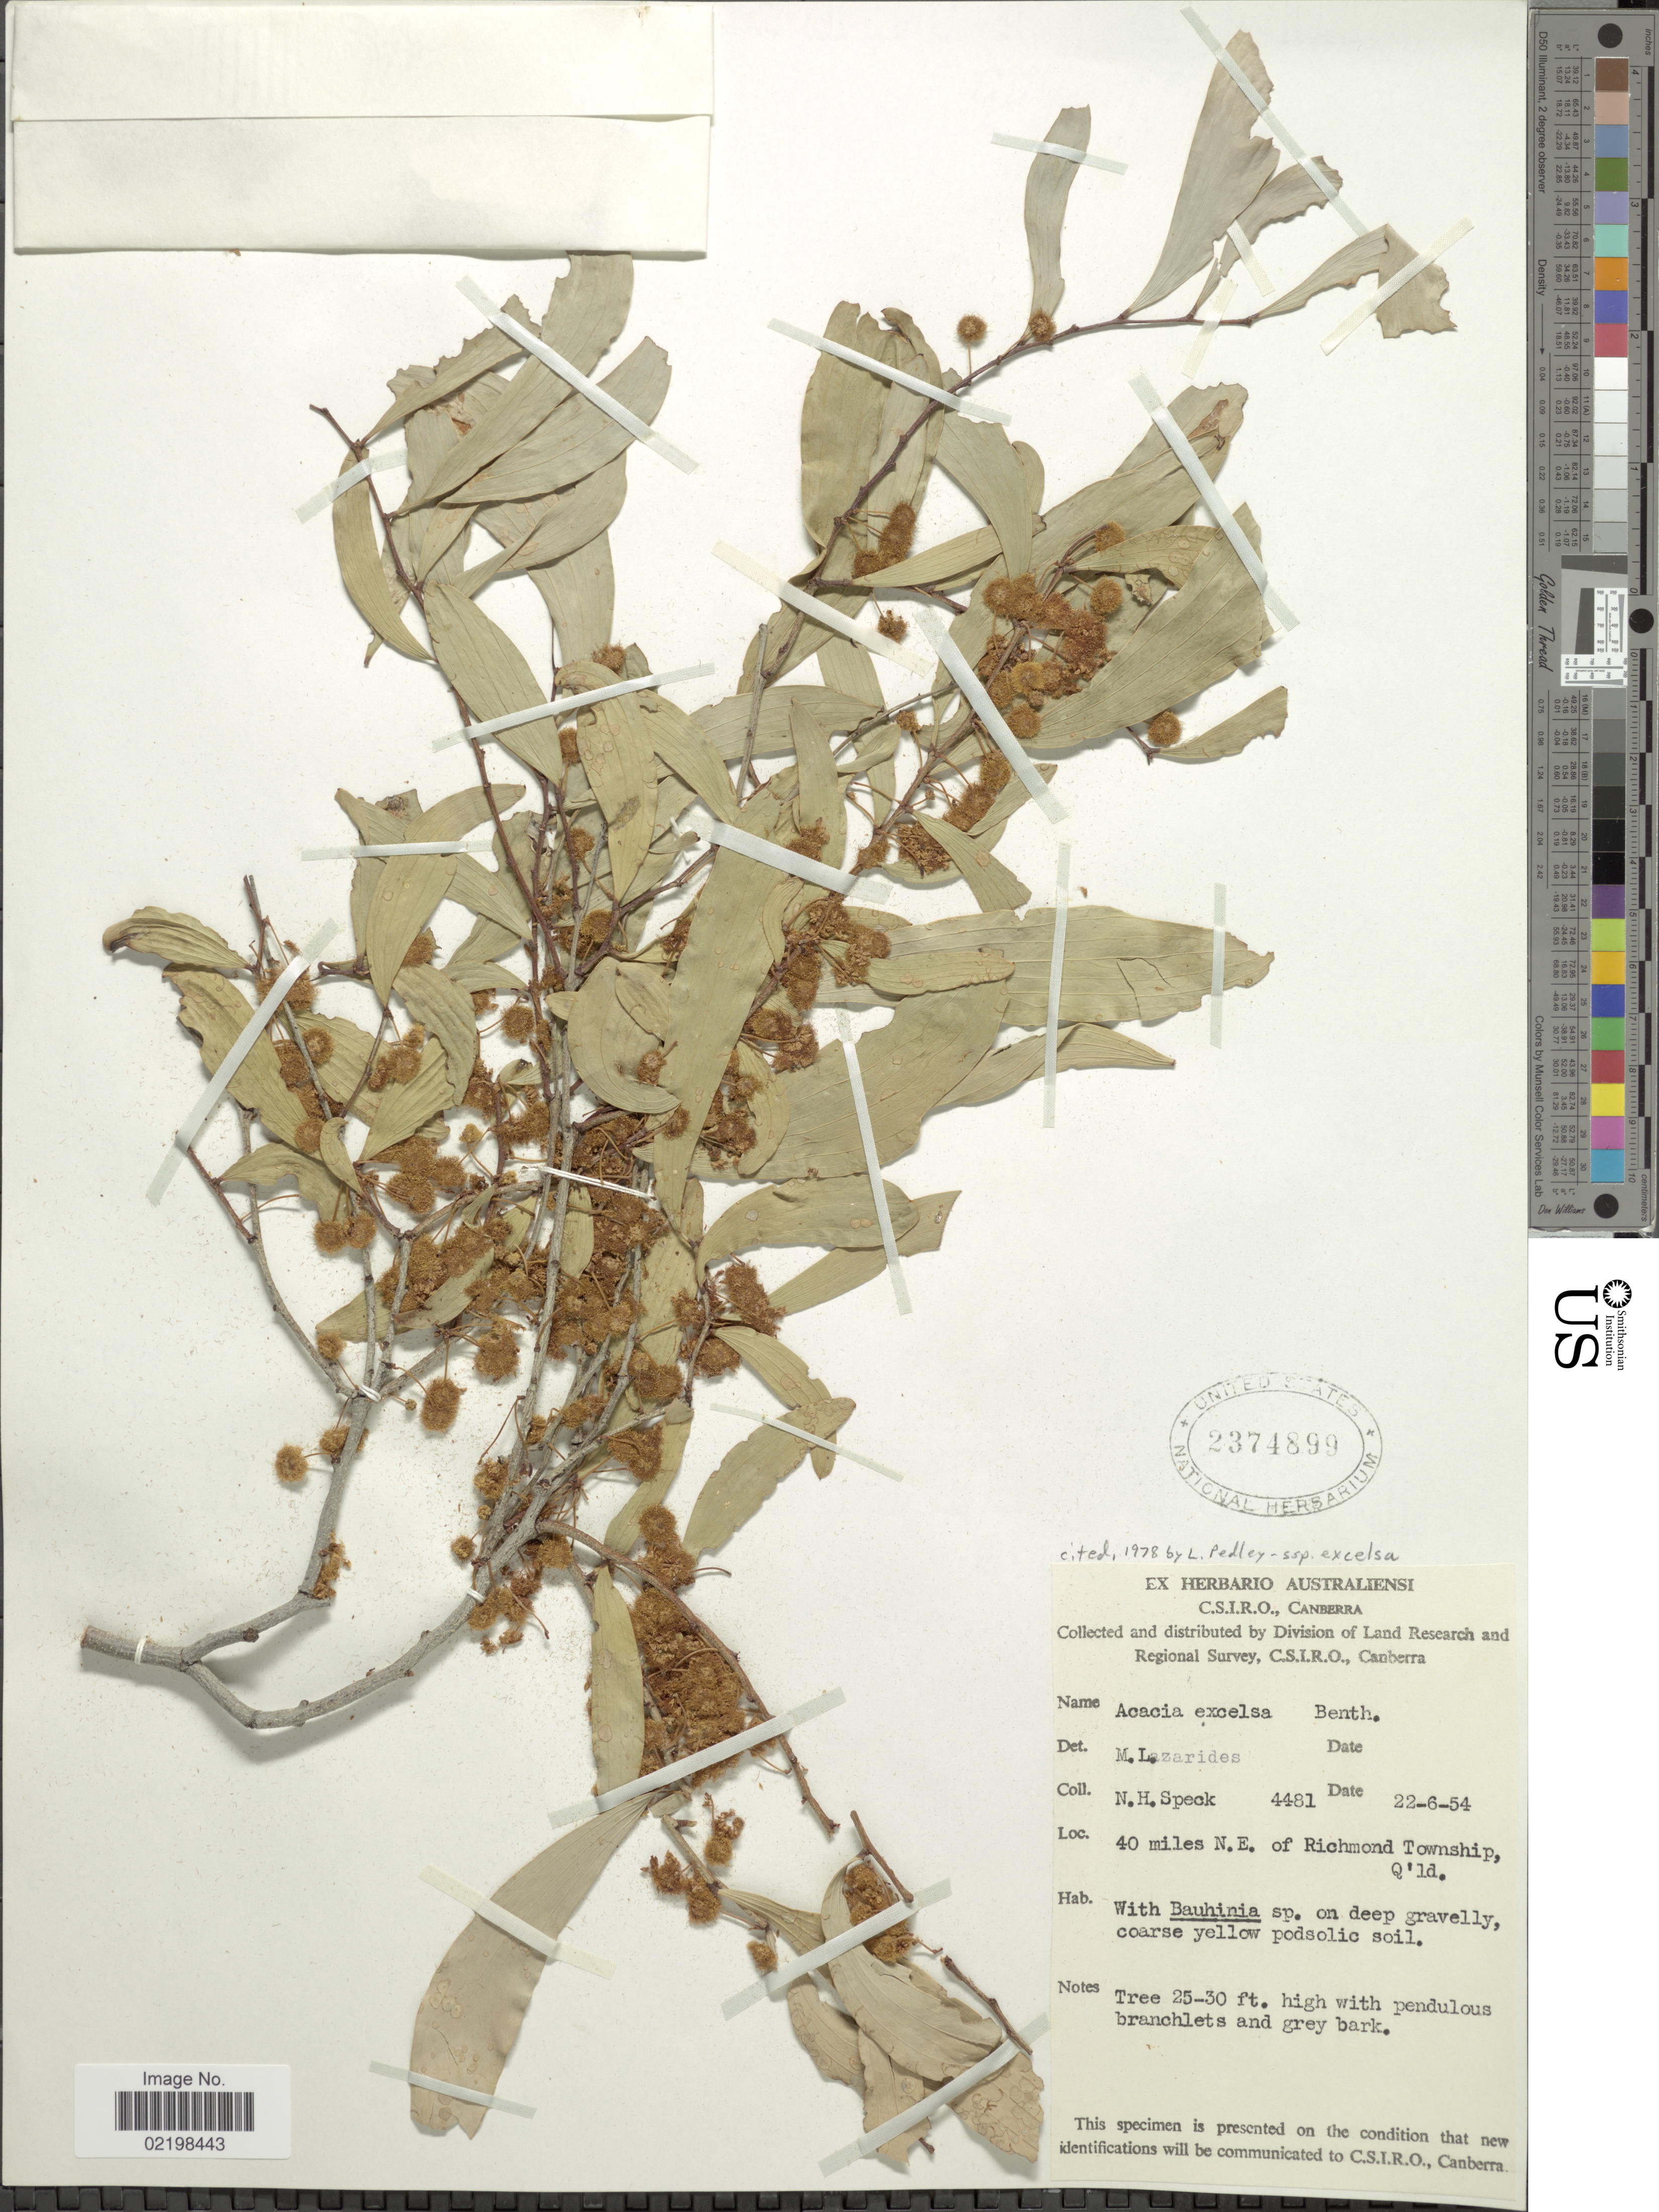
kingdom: Plantae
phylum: Tracheophyta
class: Magnoliopsida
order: Fabales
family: Fabaceae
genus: Acacia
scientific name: Acacia excelsa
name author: Benth.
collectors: N. Speck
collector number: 4481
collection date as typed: Transcribed d/m/y: 22/6/54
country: Australia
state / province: Queensland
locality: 40 miles N.E. of Richmond Township, Q'ld.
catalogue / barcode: US 2374899